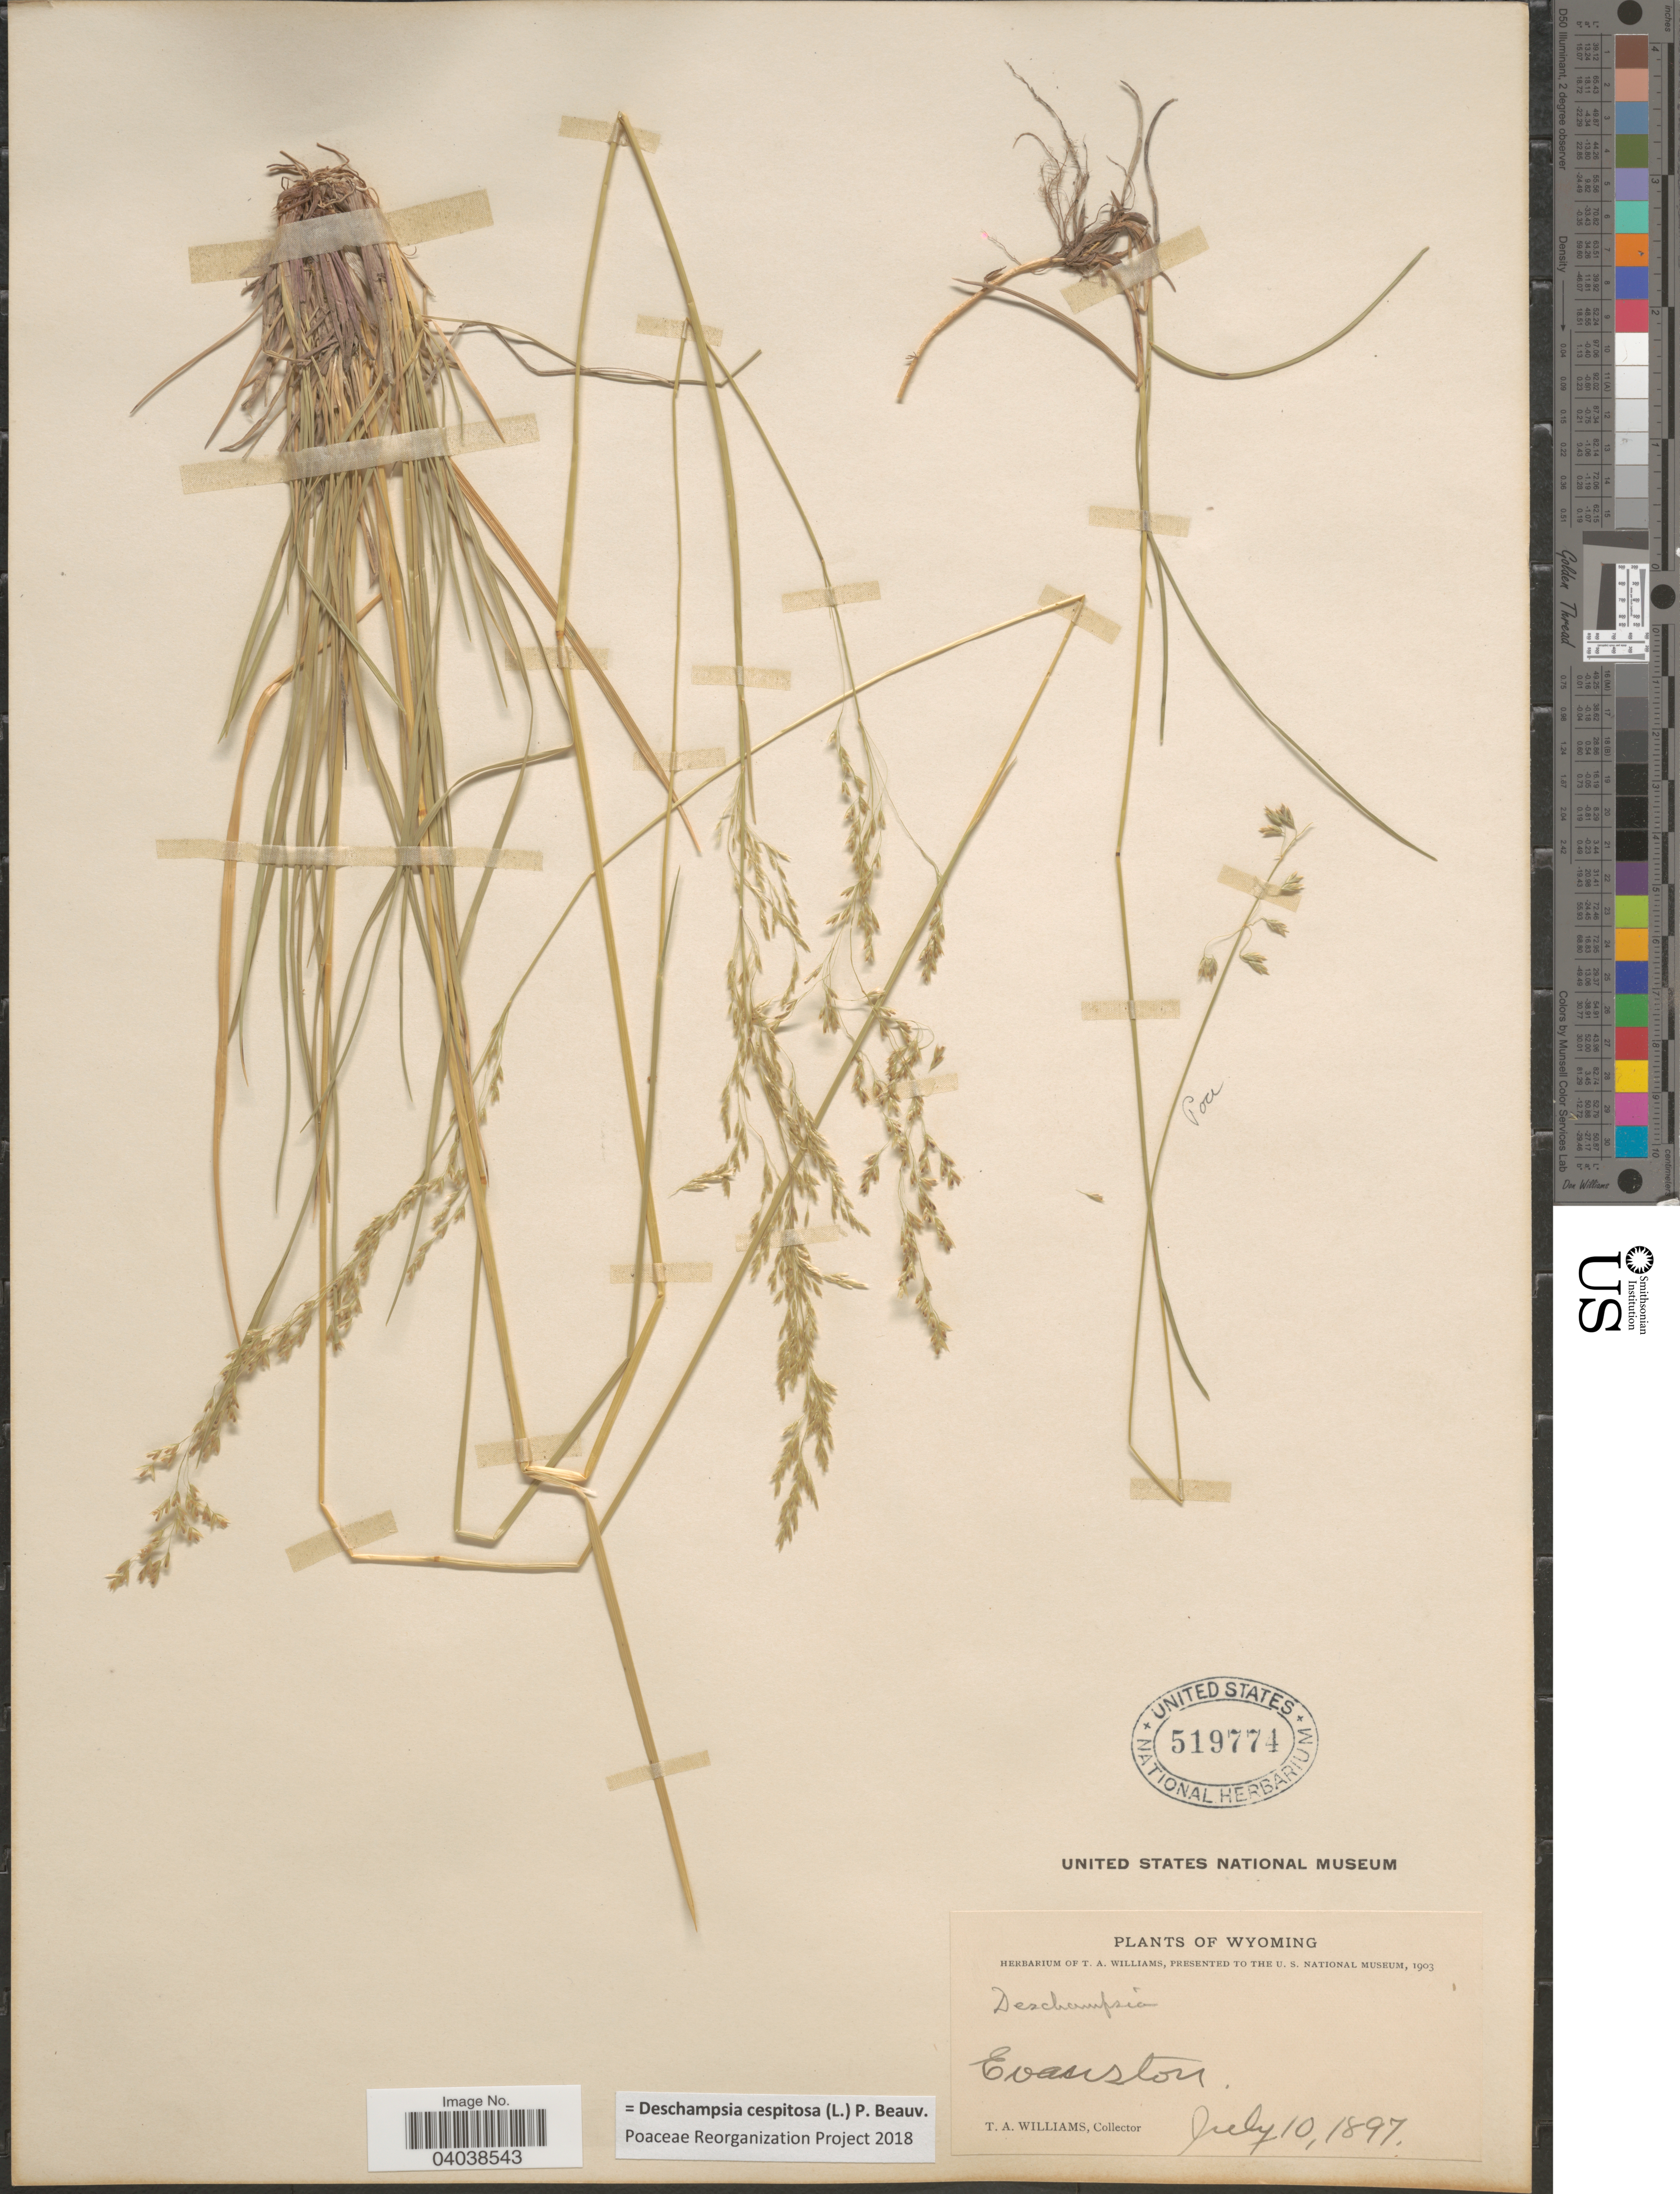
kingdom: Plantae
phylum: Tracheophyta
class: Liliopsida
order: Poales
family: Poaceae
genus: Deschampsia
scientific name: Deschampsia cespitosa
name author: (L.) P. Beauv.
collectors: T. Williams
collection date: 1897-07-10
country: United States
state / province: Wyoming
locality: Evanston.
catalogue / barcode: US 519774